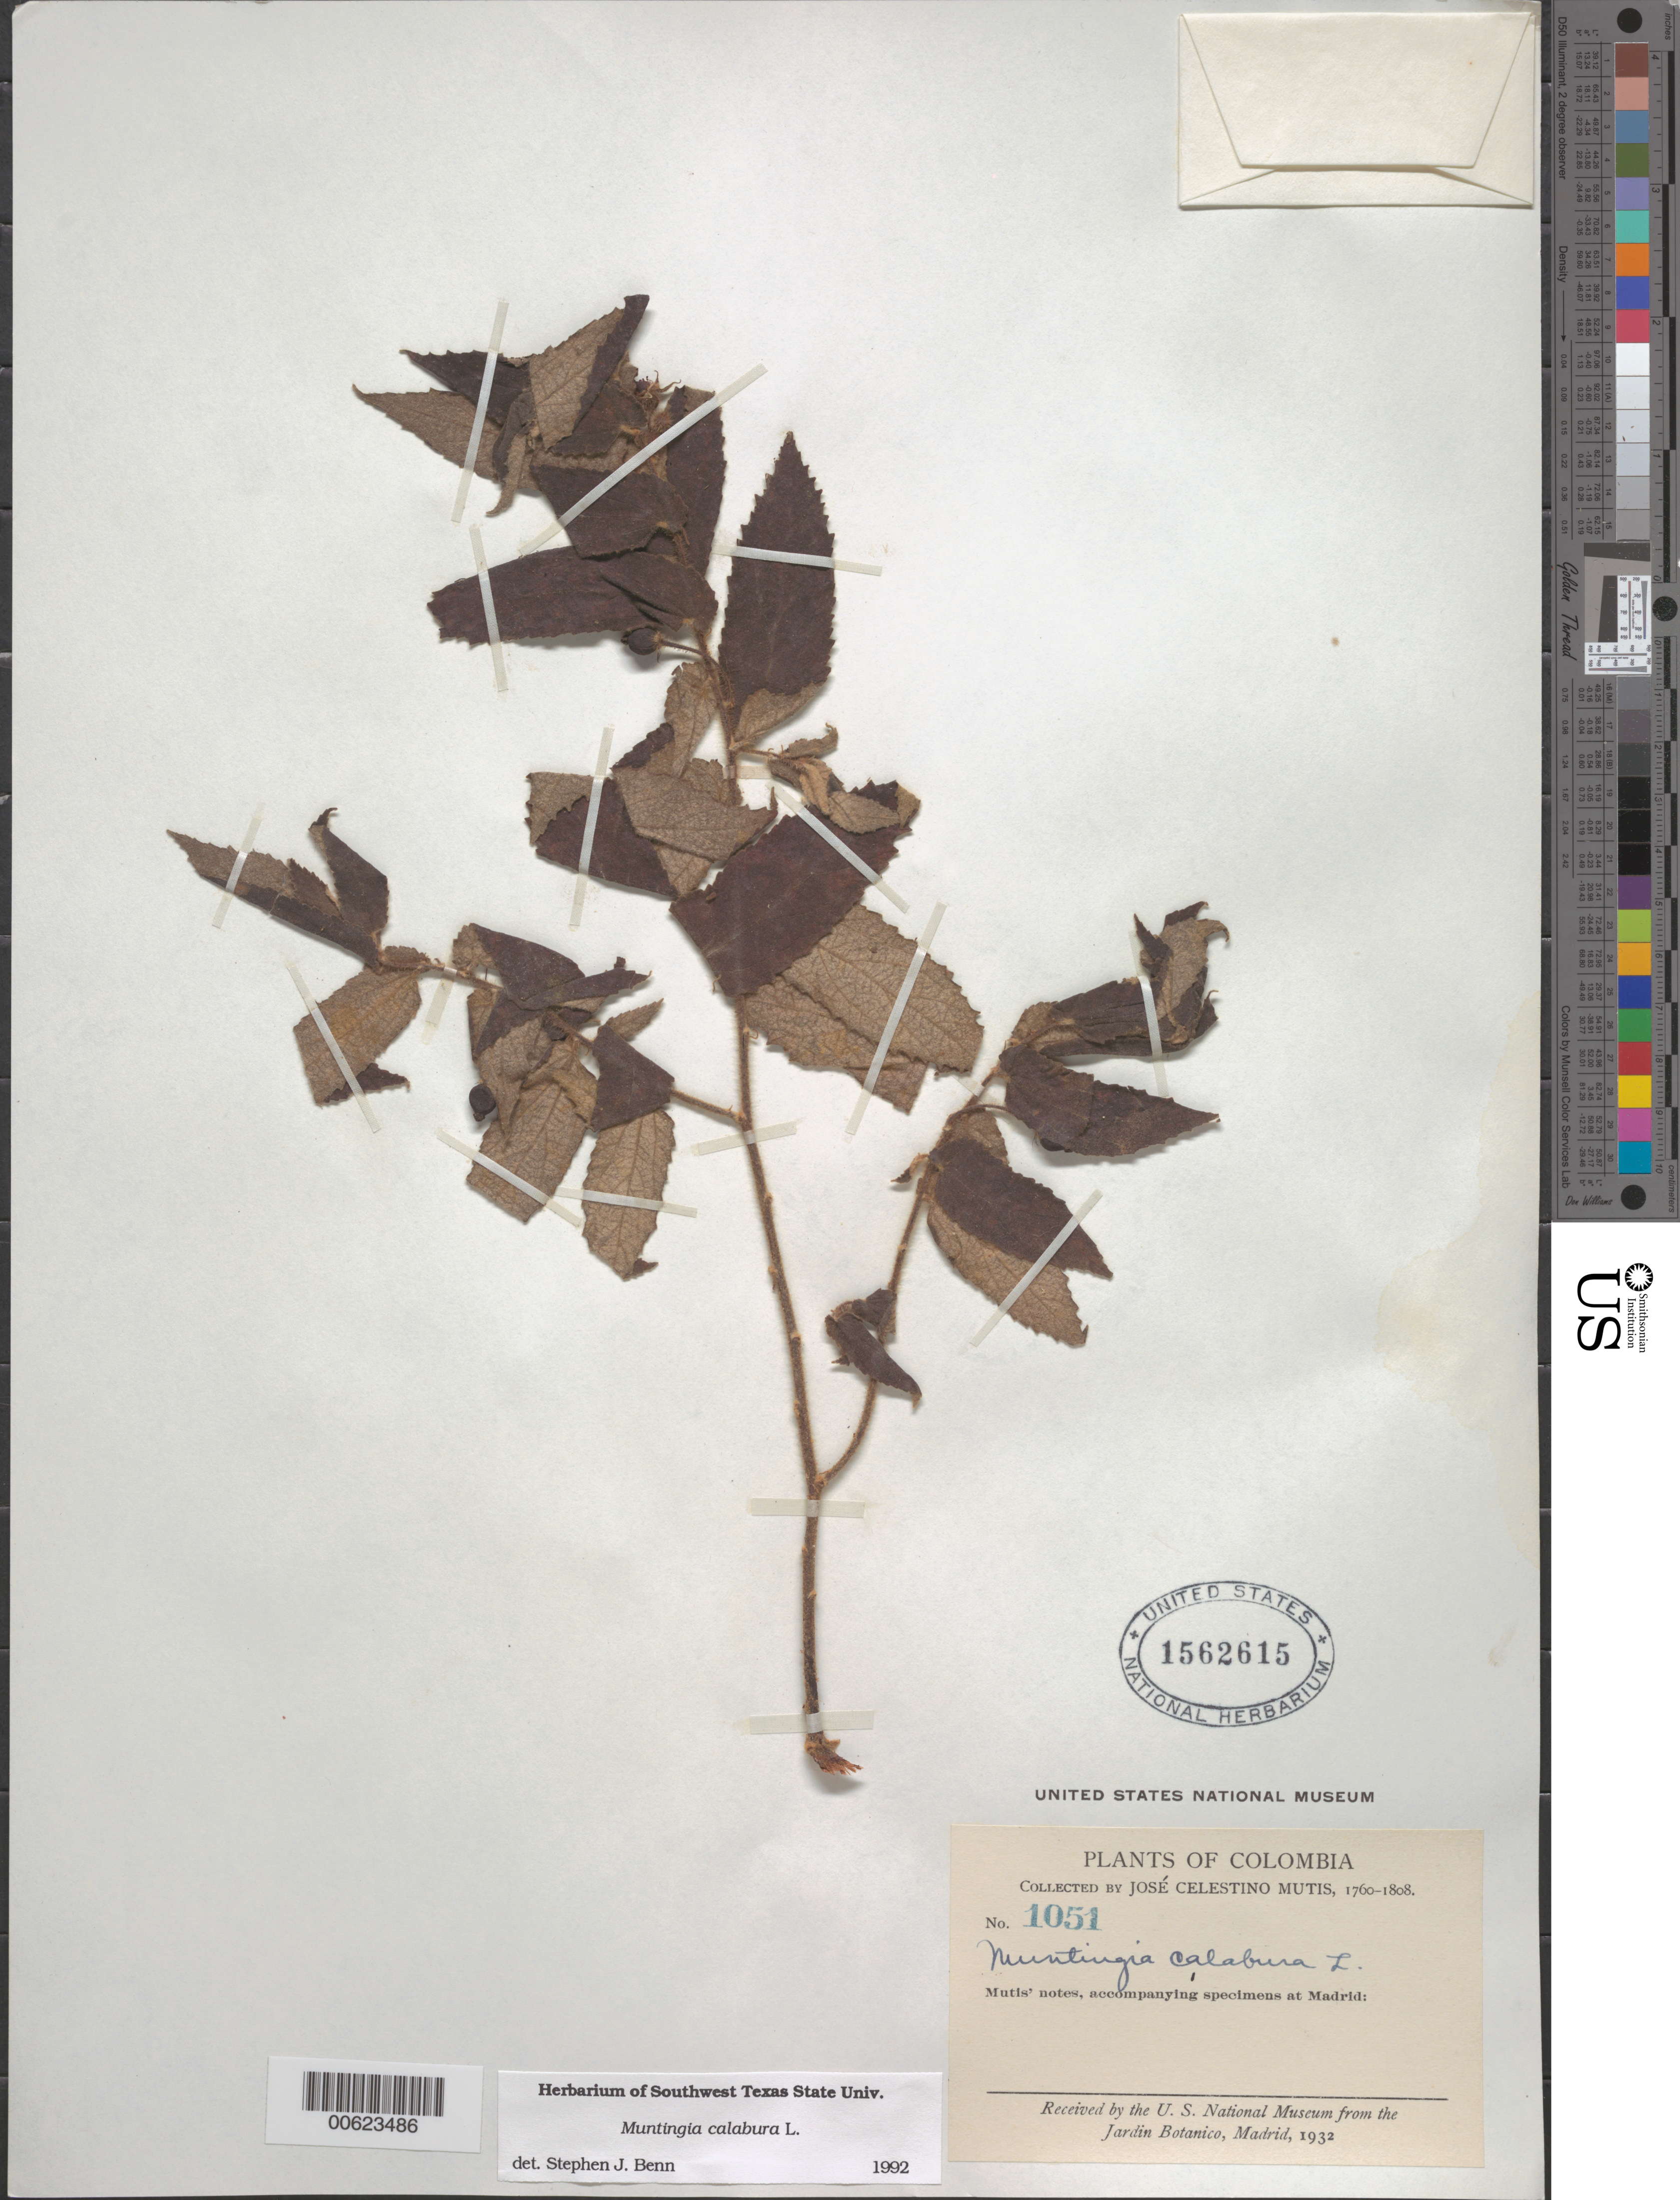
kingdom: Plantae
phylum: Tracheophyta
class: Magnoliopsida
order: Malvales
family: Muntingiaceae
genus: Muntingia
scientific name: Muntingia calabura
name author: L.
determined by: Benn, S. J.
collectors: J. C. B. Mutis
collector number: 1051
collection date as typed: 1760 to -- --- 1808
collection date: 1760/1808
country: Colombia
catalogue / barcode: US 1562615